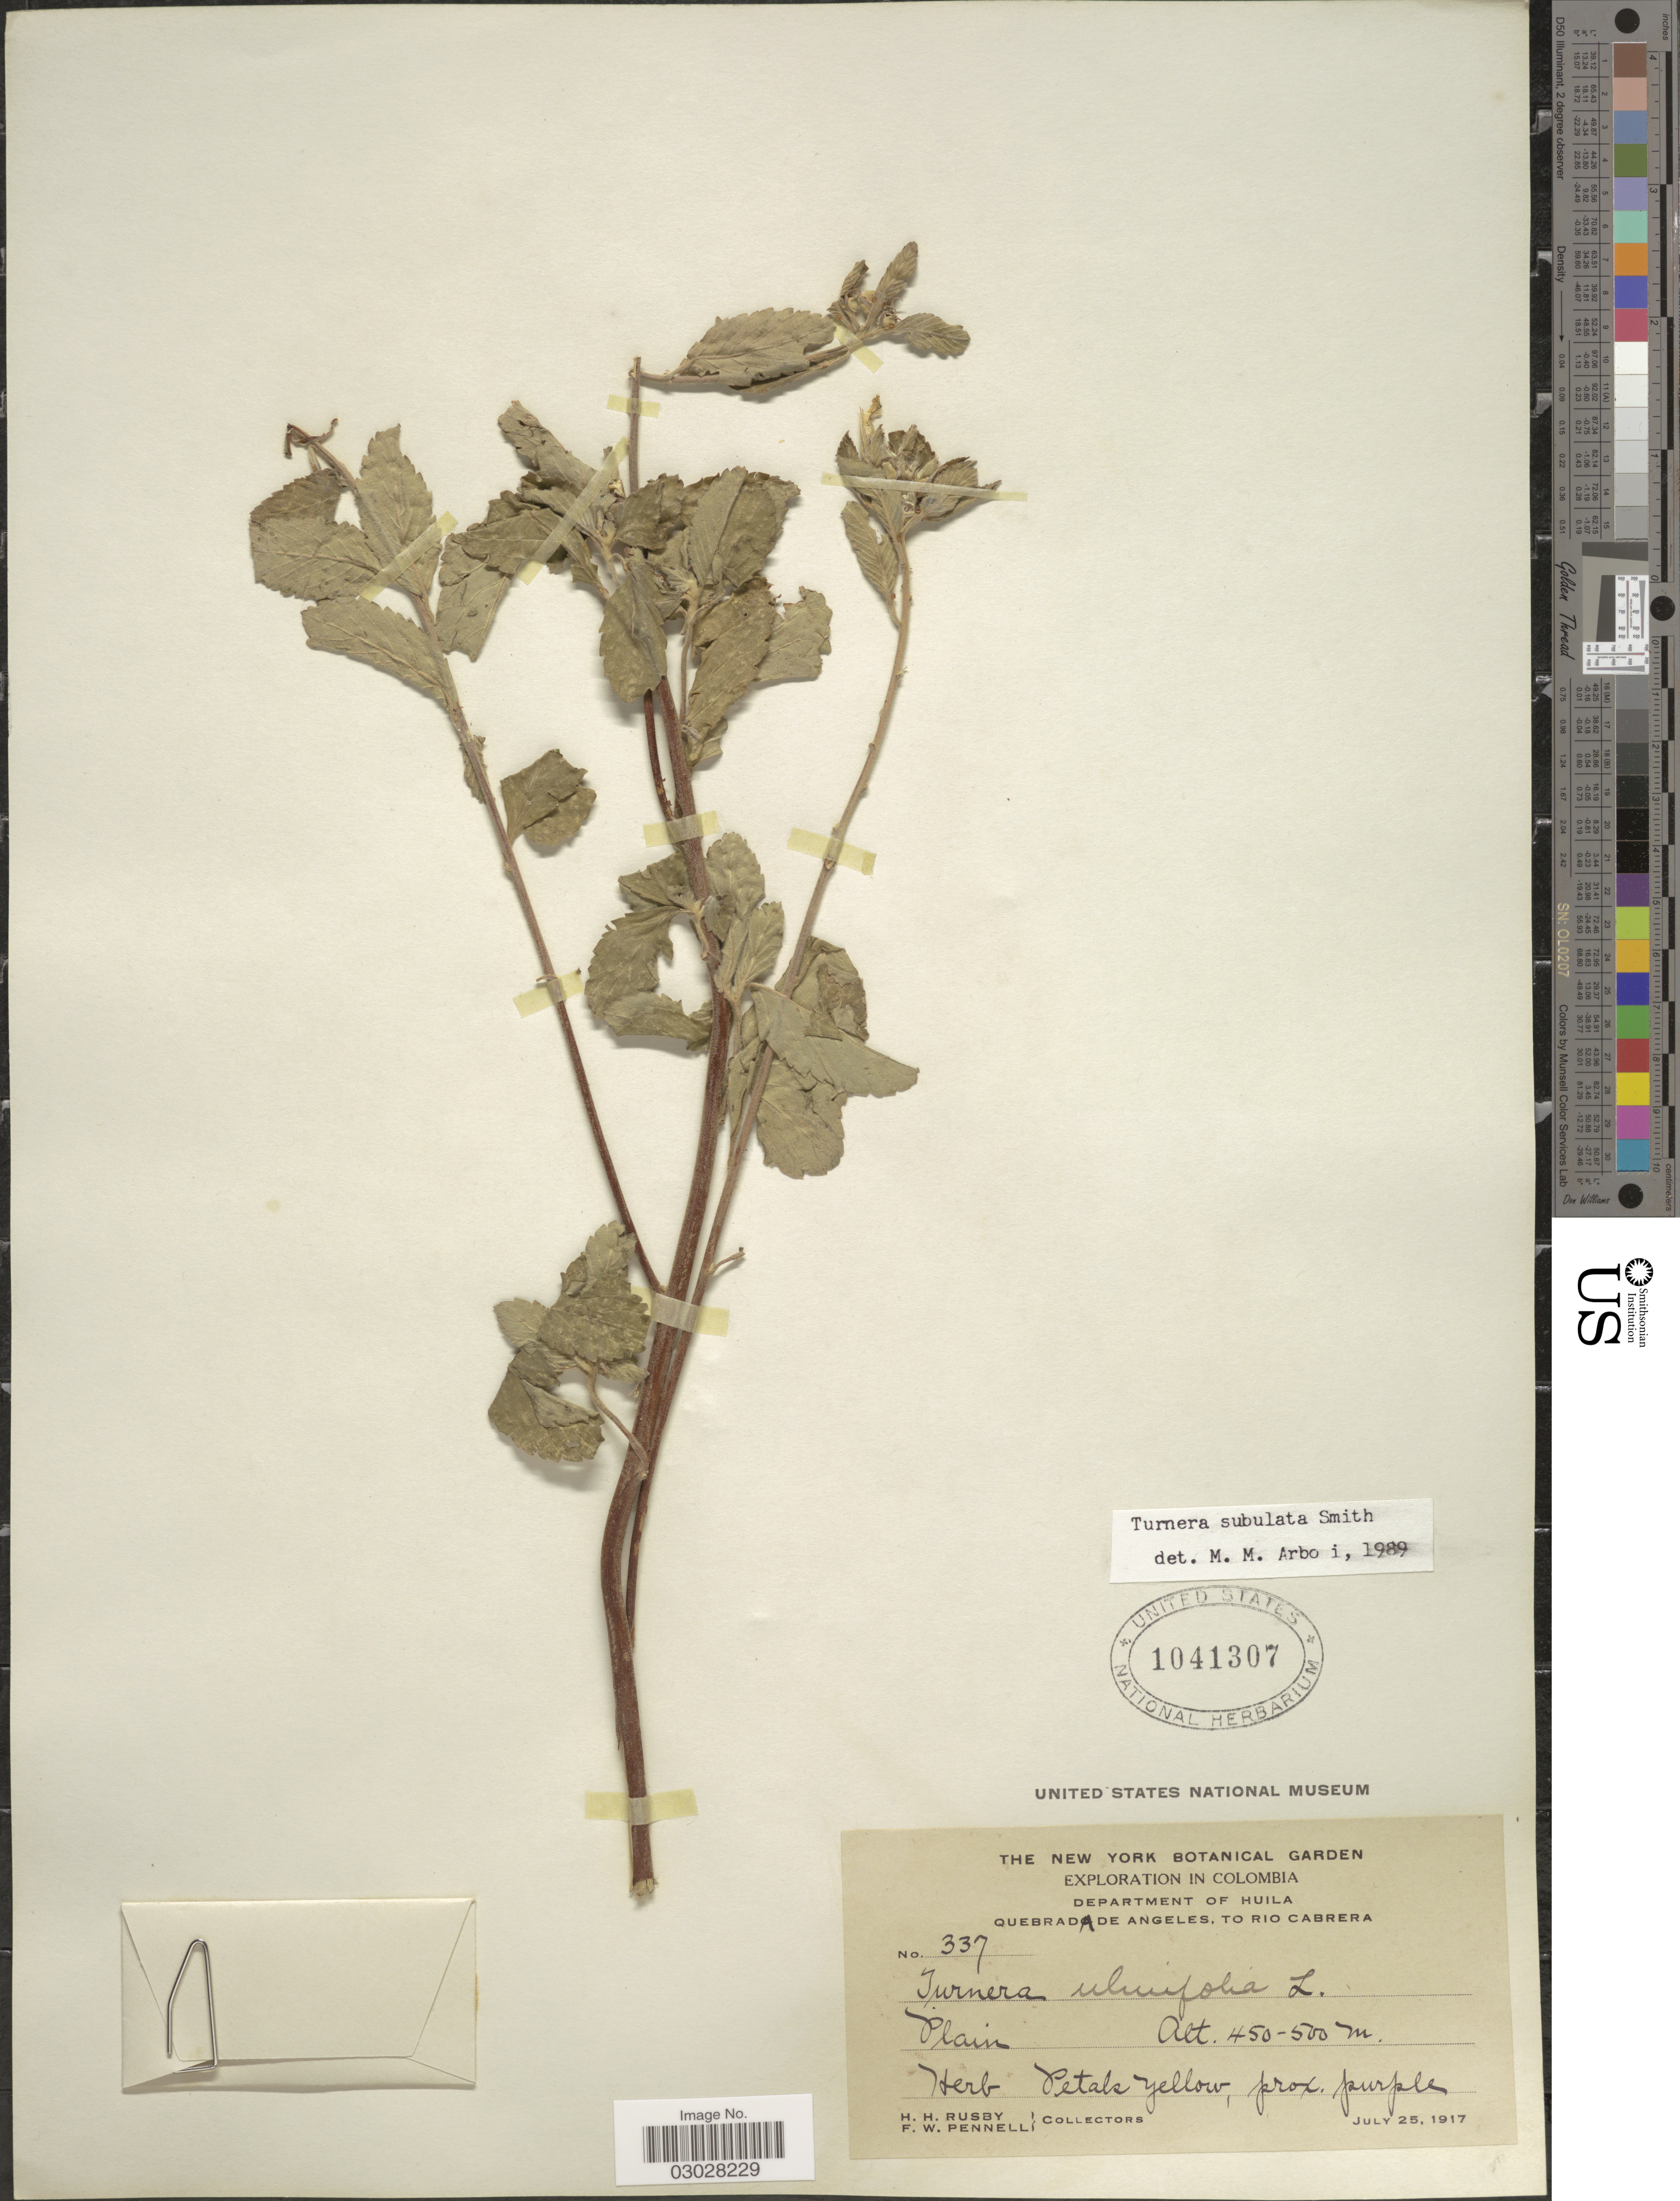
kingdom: Plantae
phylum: Tracheophyta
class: Magnoliopsida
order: Malpighiales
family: Turneraceae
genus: Turnera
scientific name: Turnera subulata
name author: Sm.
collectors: H. H. Rusby & F. W. Pennell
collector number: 337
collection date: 1917-07-25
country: Colombia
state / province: Huila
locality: Department of Huila. Quebrada de Angeles, to Rio Cabrera.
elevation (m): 450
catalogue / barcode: US 1041307